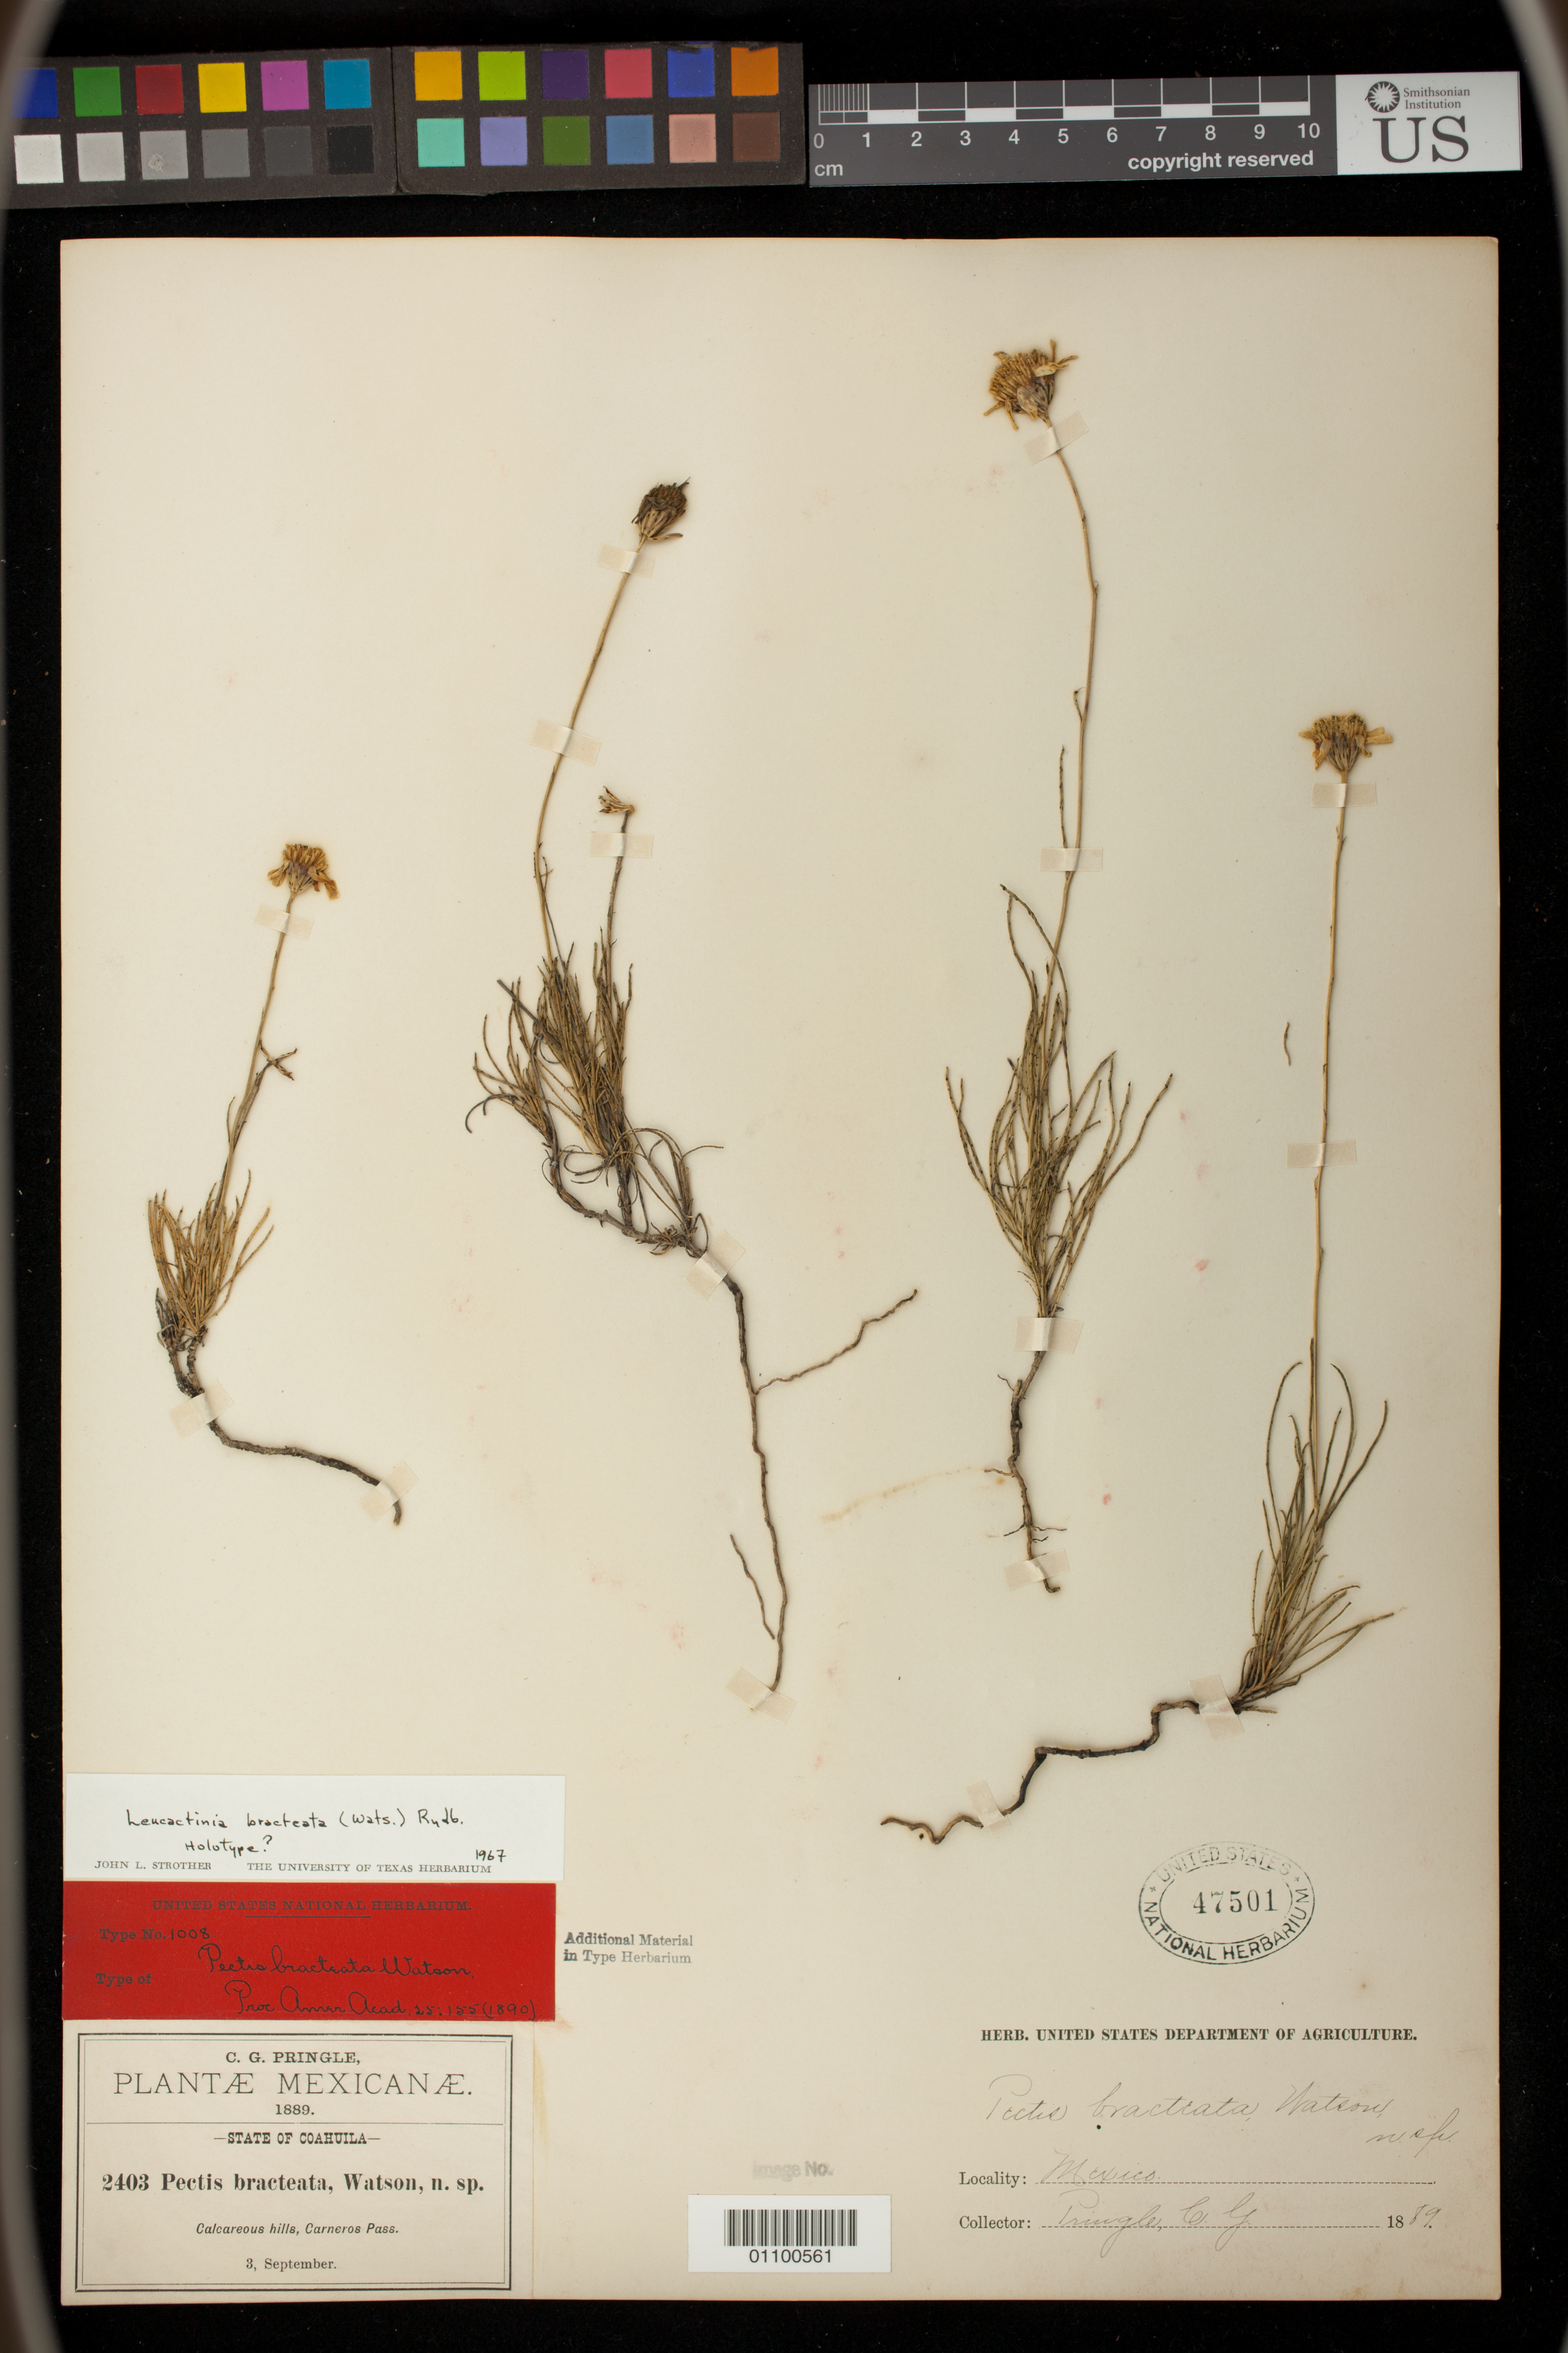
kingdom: Plantae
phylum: Tracheophyta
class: Magnoliopsida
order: Asterales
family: Asteraceae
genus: Pectis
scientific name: Pectis bracteata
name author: S. Watson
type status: Isotype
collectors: C. G. Pringle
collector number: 2403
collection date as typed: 03 Sep 1889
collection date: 1889-09-03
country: Mexico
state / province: Coahuila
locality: Carneros Pass.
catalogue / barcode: US 47501